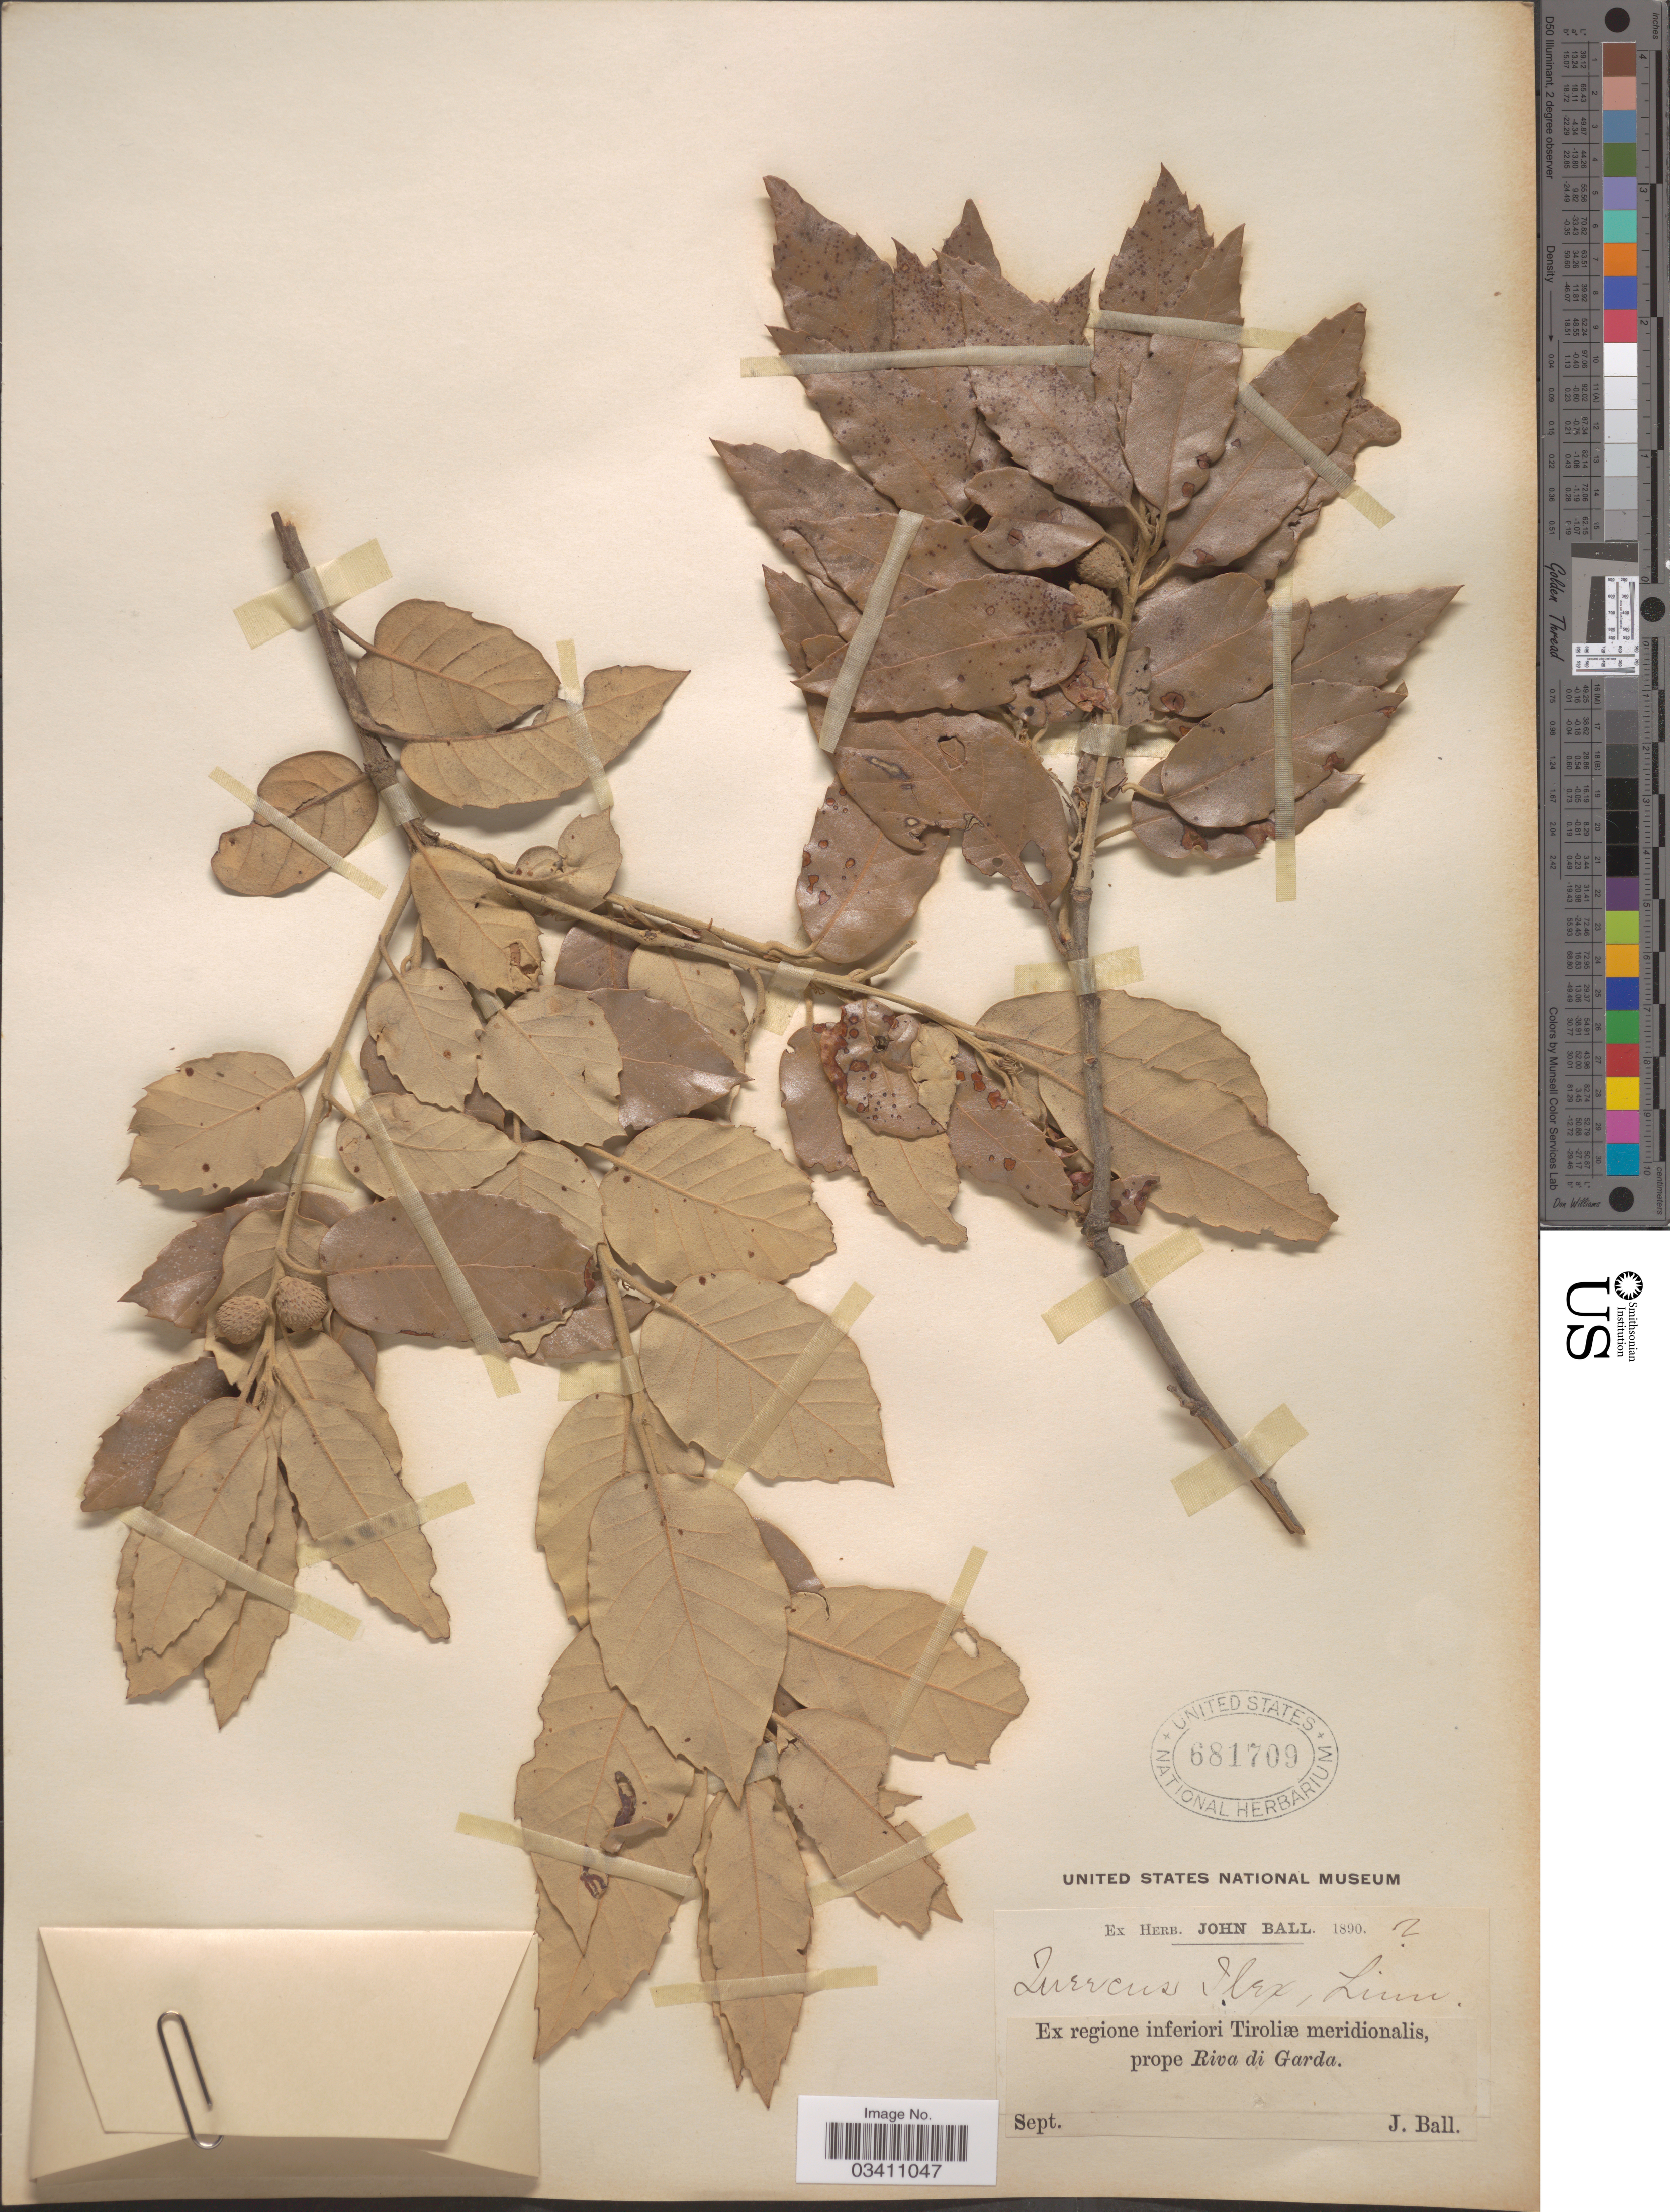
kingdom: Plantae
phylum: Tracheophyta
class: Magnoliopsida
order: Fagales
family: Fagaceae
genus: Quercus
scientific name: Quercus ilex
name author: Lour.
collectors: J. Ball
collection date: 1890-09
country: Italy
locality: Ex regione inferiori Tiroliae meridionalis, prope Riva di Garda.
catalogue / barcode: US 681709